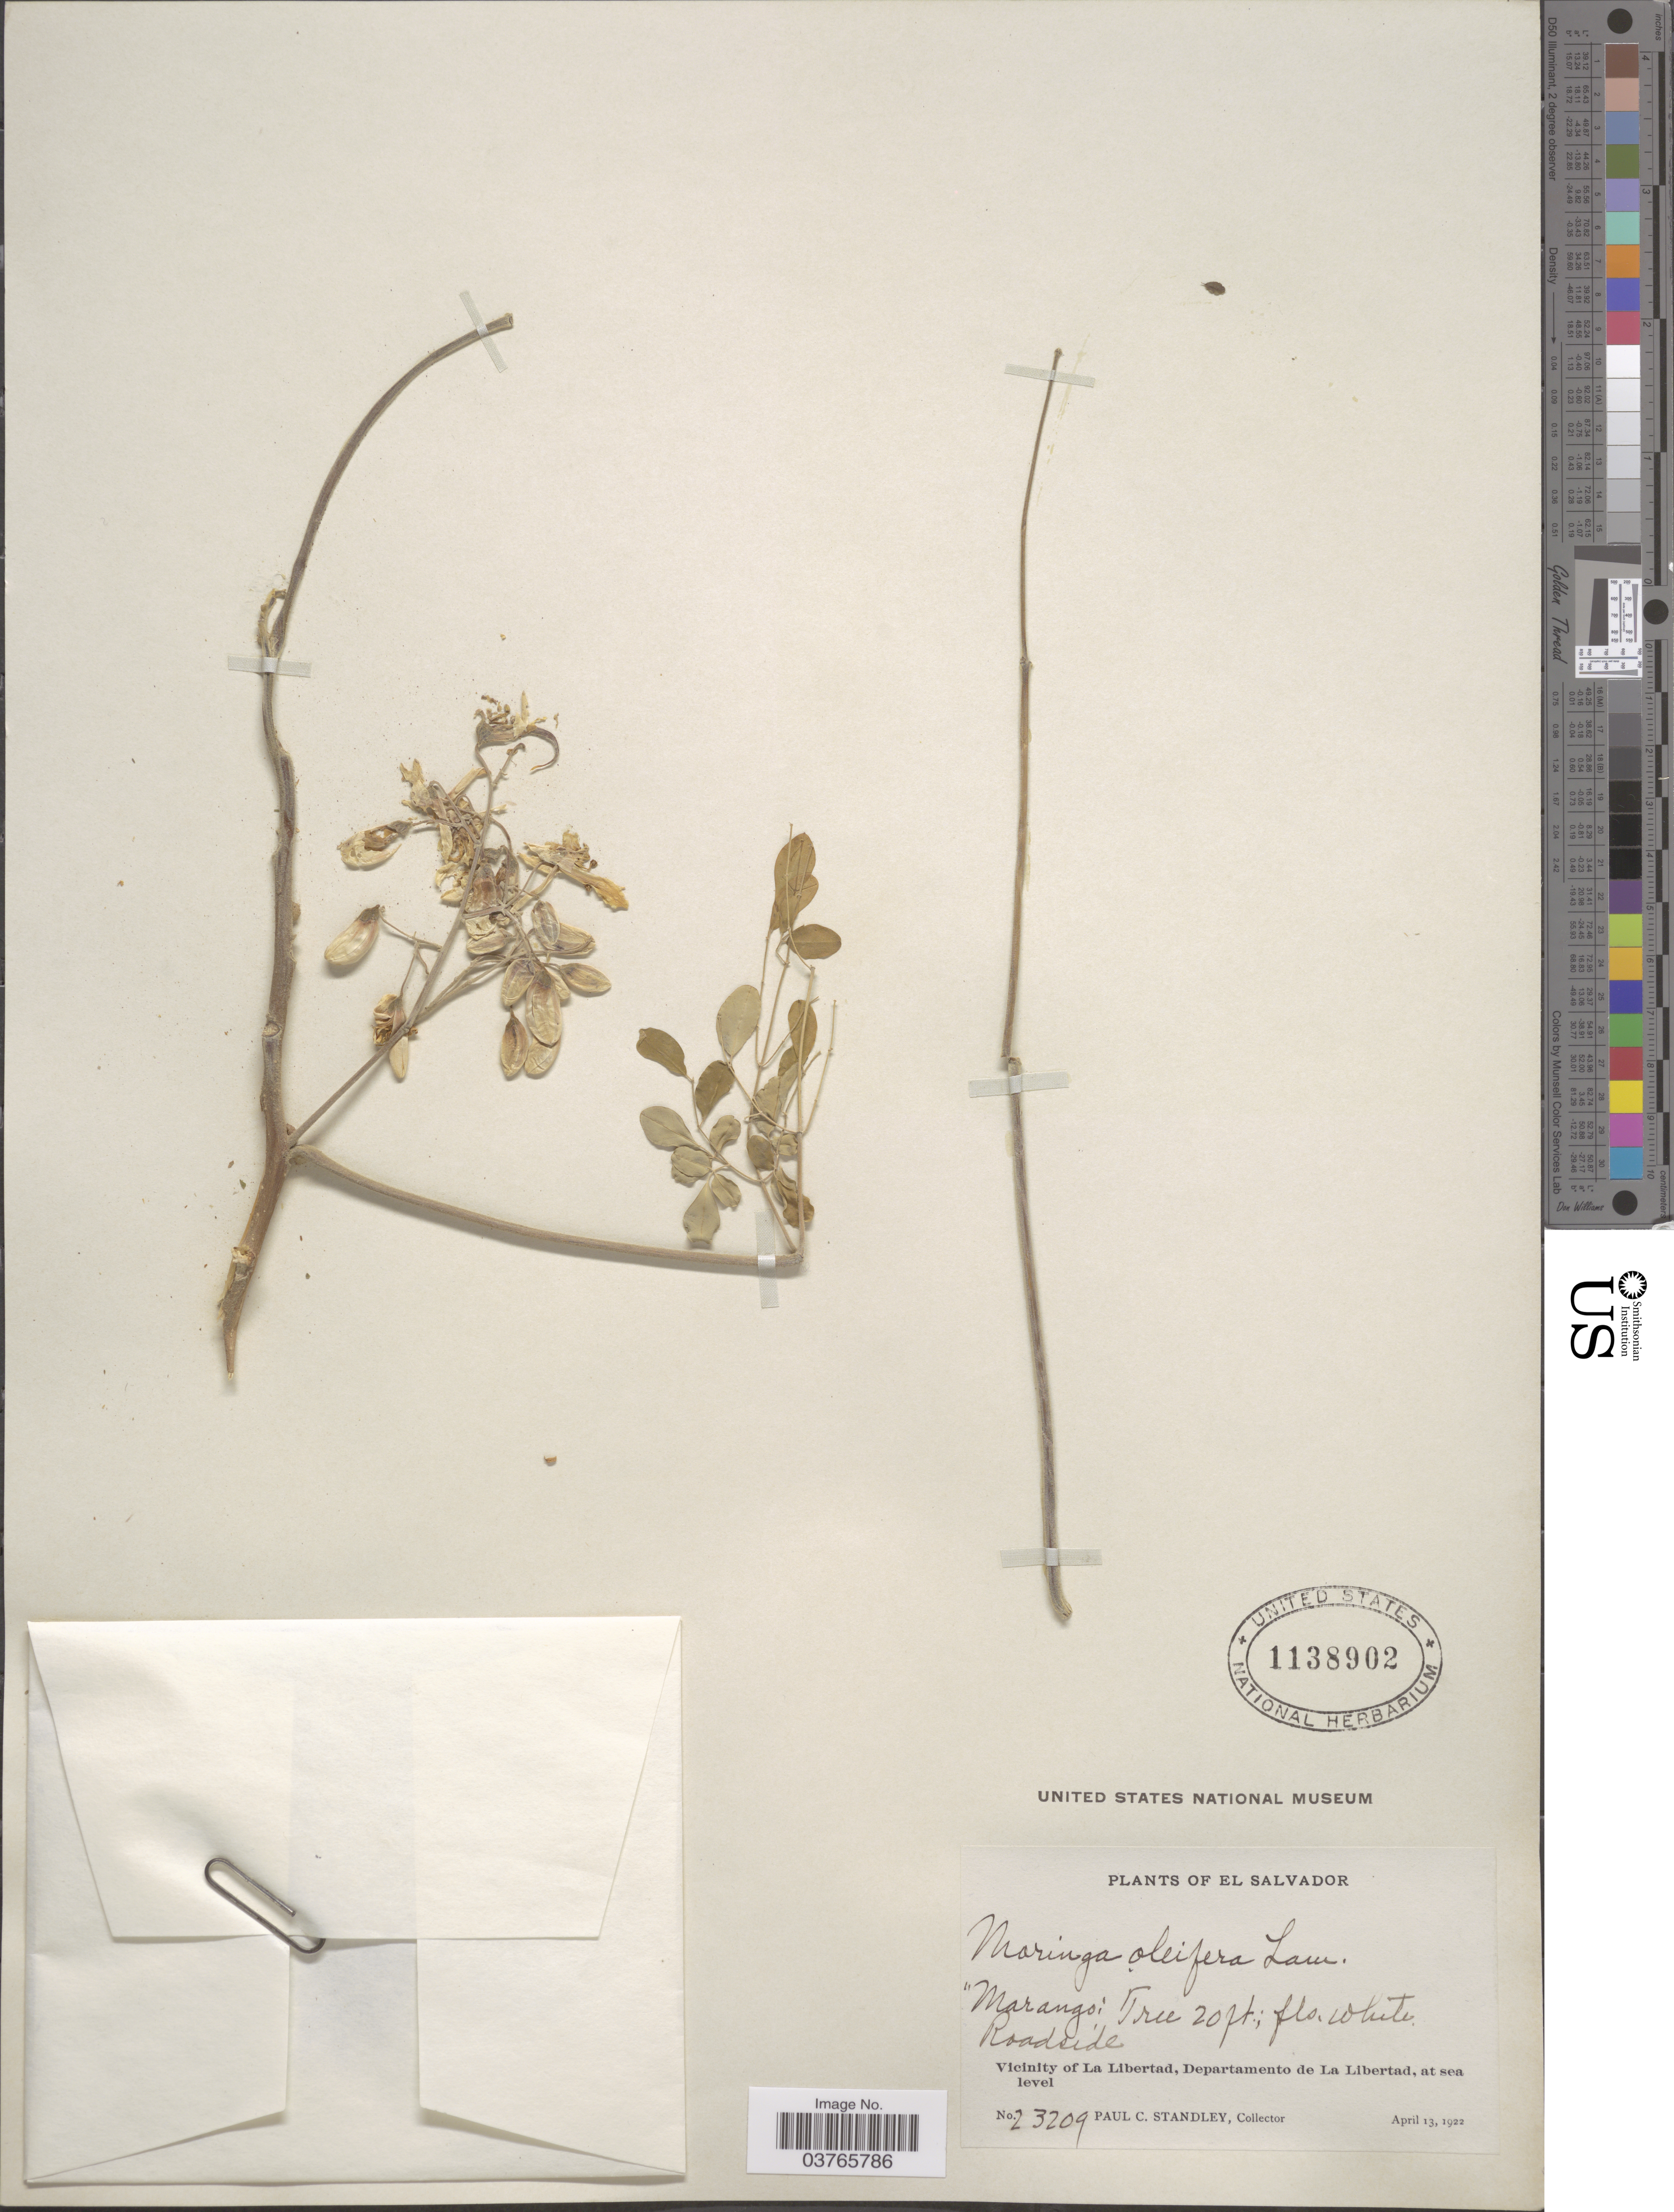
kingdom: Plantae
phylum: Tracheophyta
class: Magnoliopsida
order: Brassicales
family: Moringaceae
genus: Moringa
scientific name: Moringa oleifera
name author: Lam.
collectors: P. C. Standley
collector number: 23209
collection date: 1922-04-13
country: El Salvador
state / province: La Libertad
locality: Vicinity of La Libertad, Departamento de La Libertad.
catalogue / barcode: US 1138902